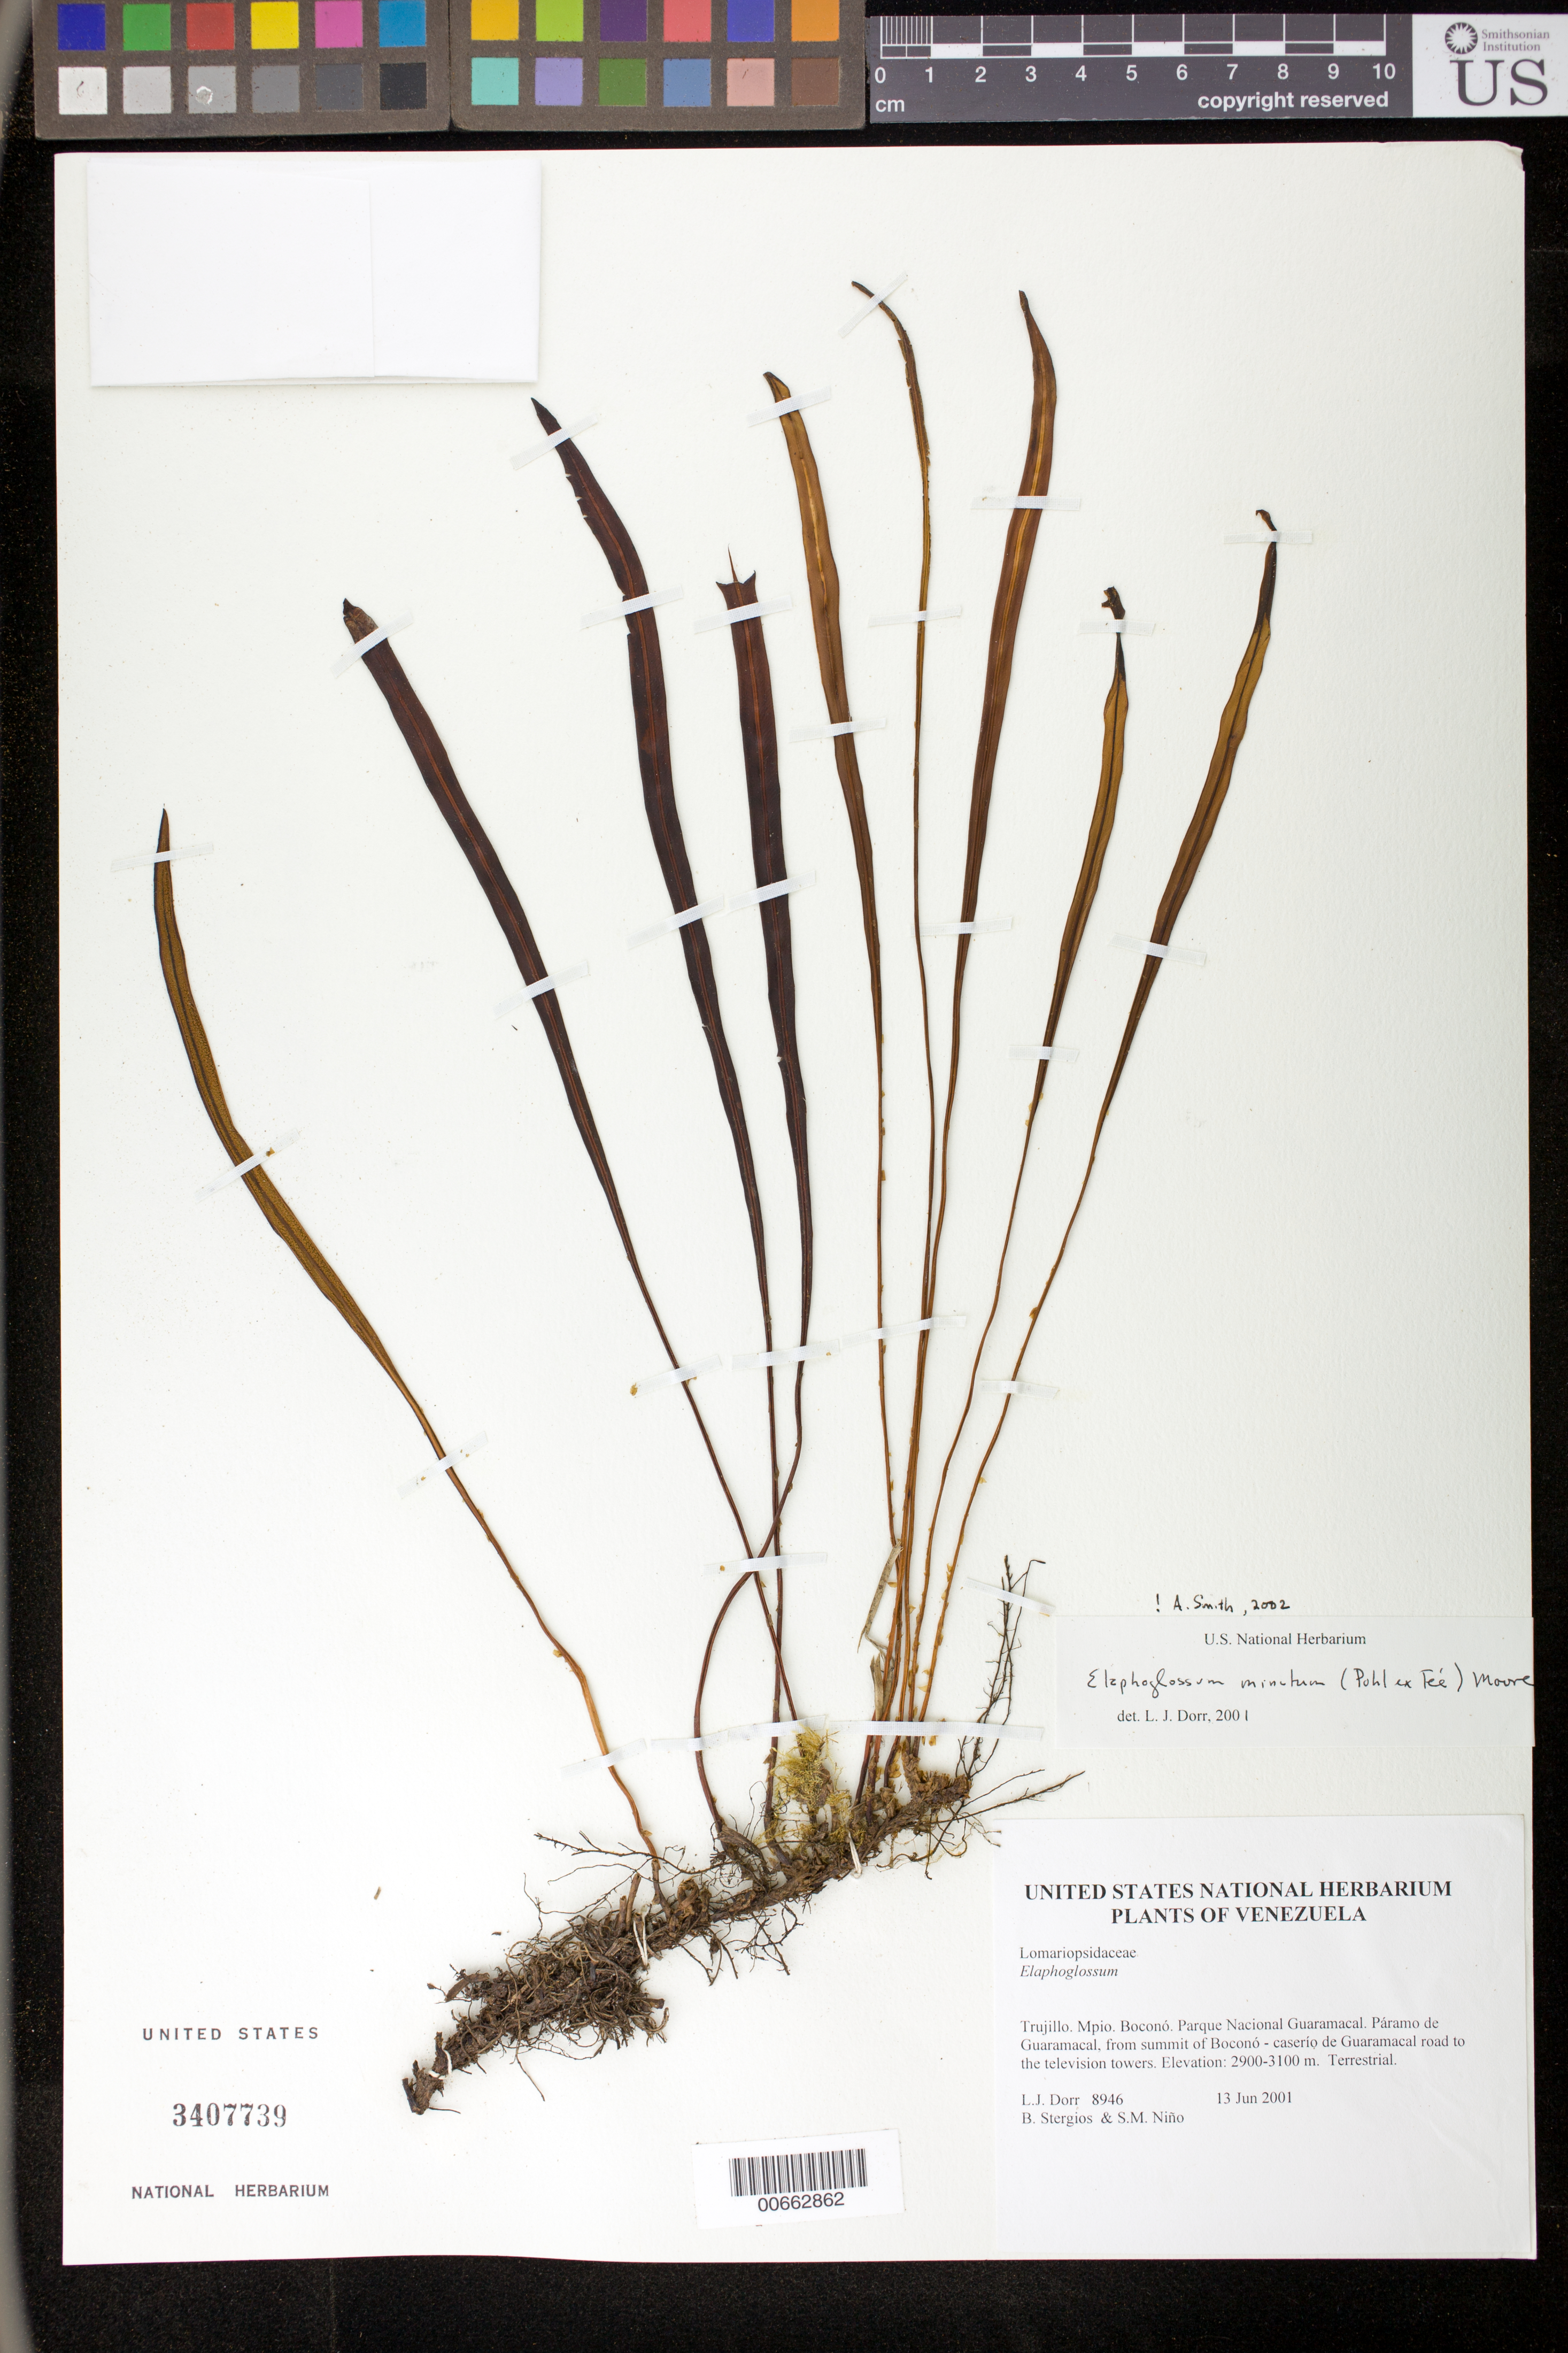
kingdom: Plantae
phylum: Tracheophyta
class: Polypodiopsida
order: Polypodiales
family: Dryopteridaceae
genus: Elaphoglossum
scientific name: Elaphoglossum gayanum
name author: (Fée) T. Moore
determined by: Vasco, A.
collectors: L. J. Dorr, B. G. Stergios & S. M. Niño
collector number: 8946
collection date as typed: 13 Jun 2001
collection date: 2001-06-13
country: Venezuela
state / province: Trujillo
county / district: Boconó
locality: Parque Nacional Guaramacal. Páramo de Guaramacal, from summit of Boconó-caserío de Guaramacal road to the television towers.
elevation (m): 2900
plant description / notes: PORT, US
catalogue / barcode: US 3407739